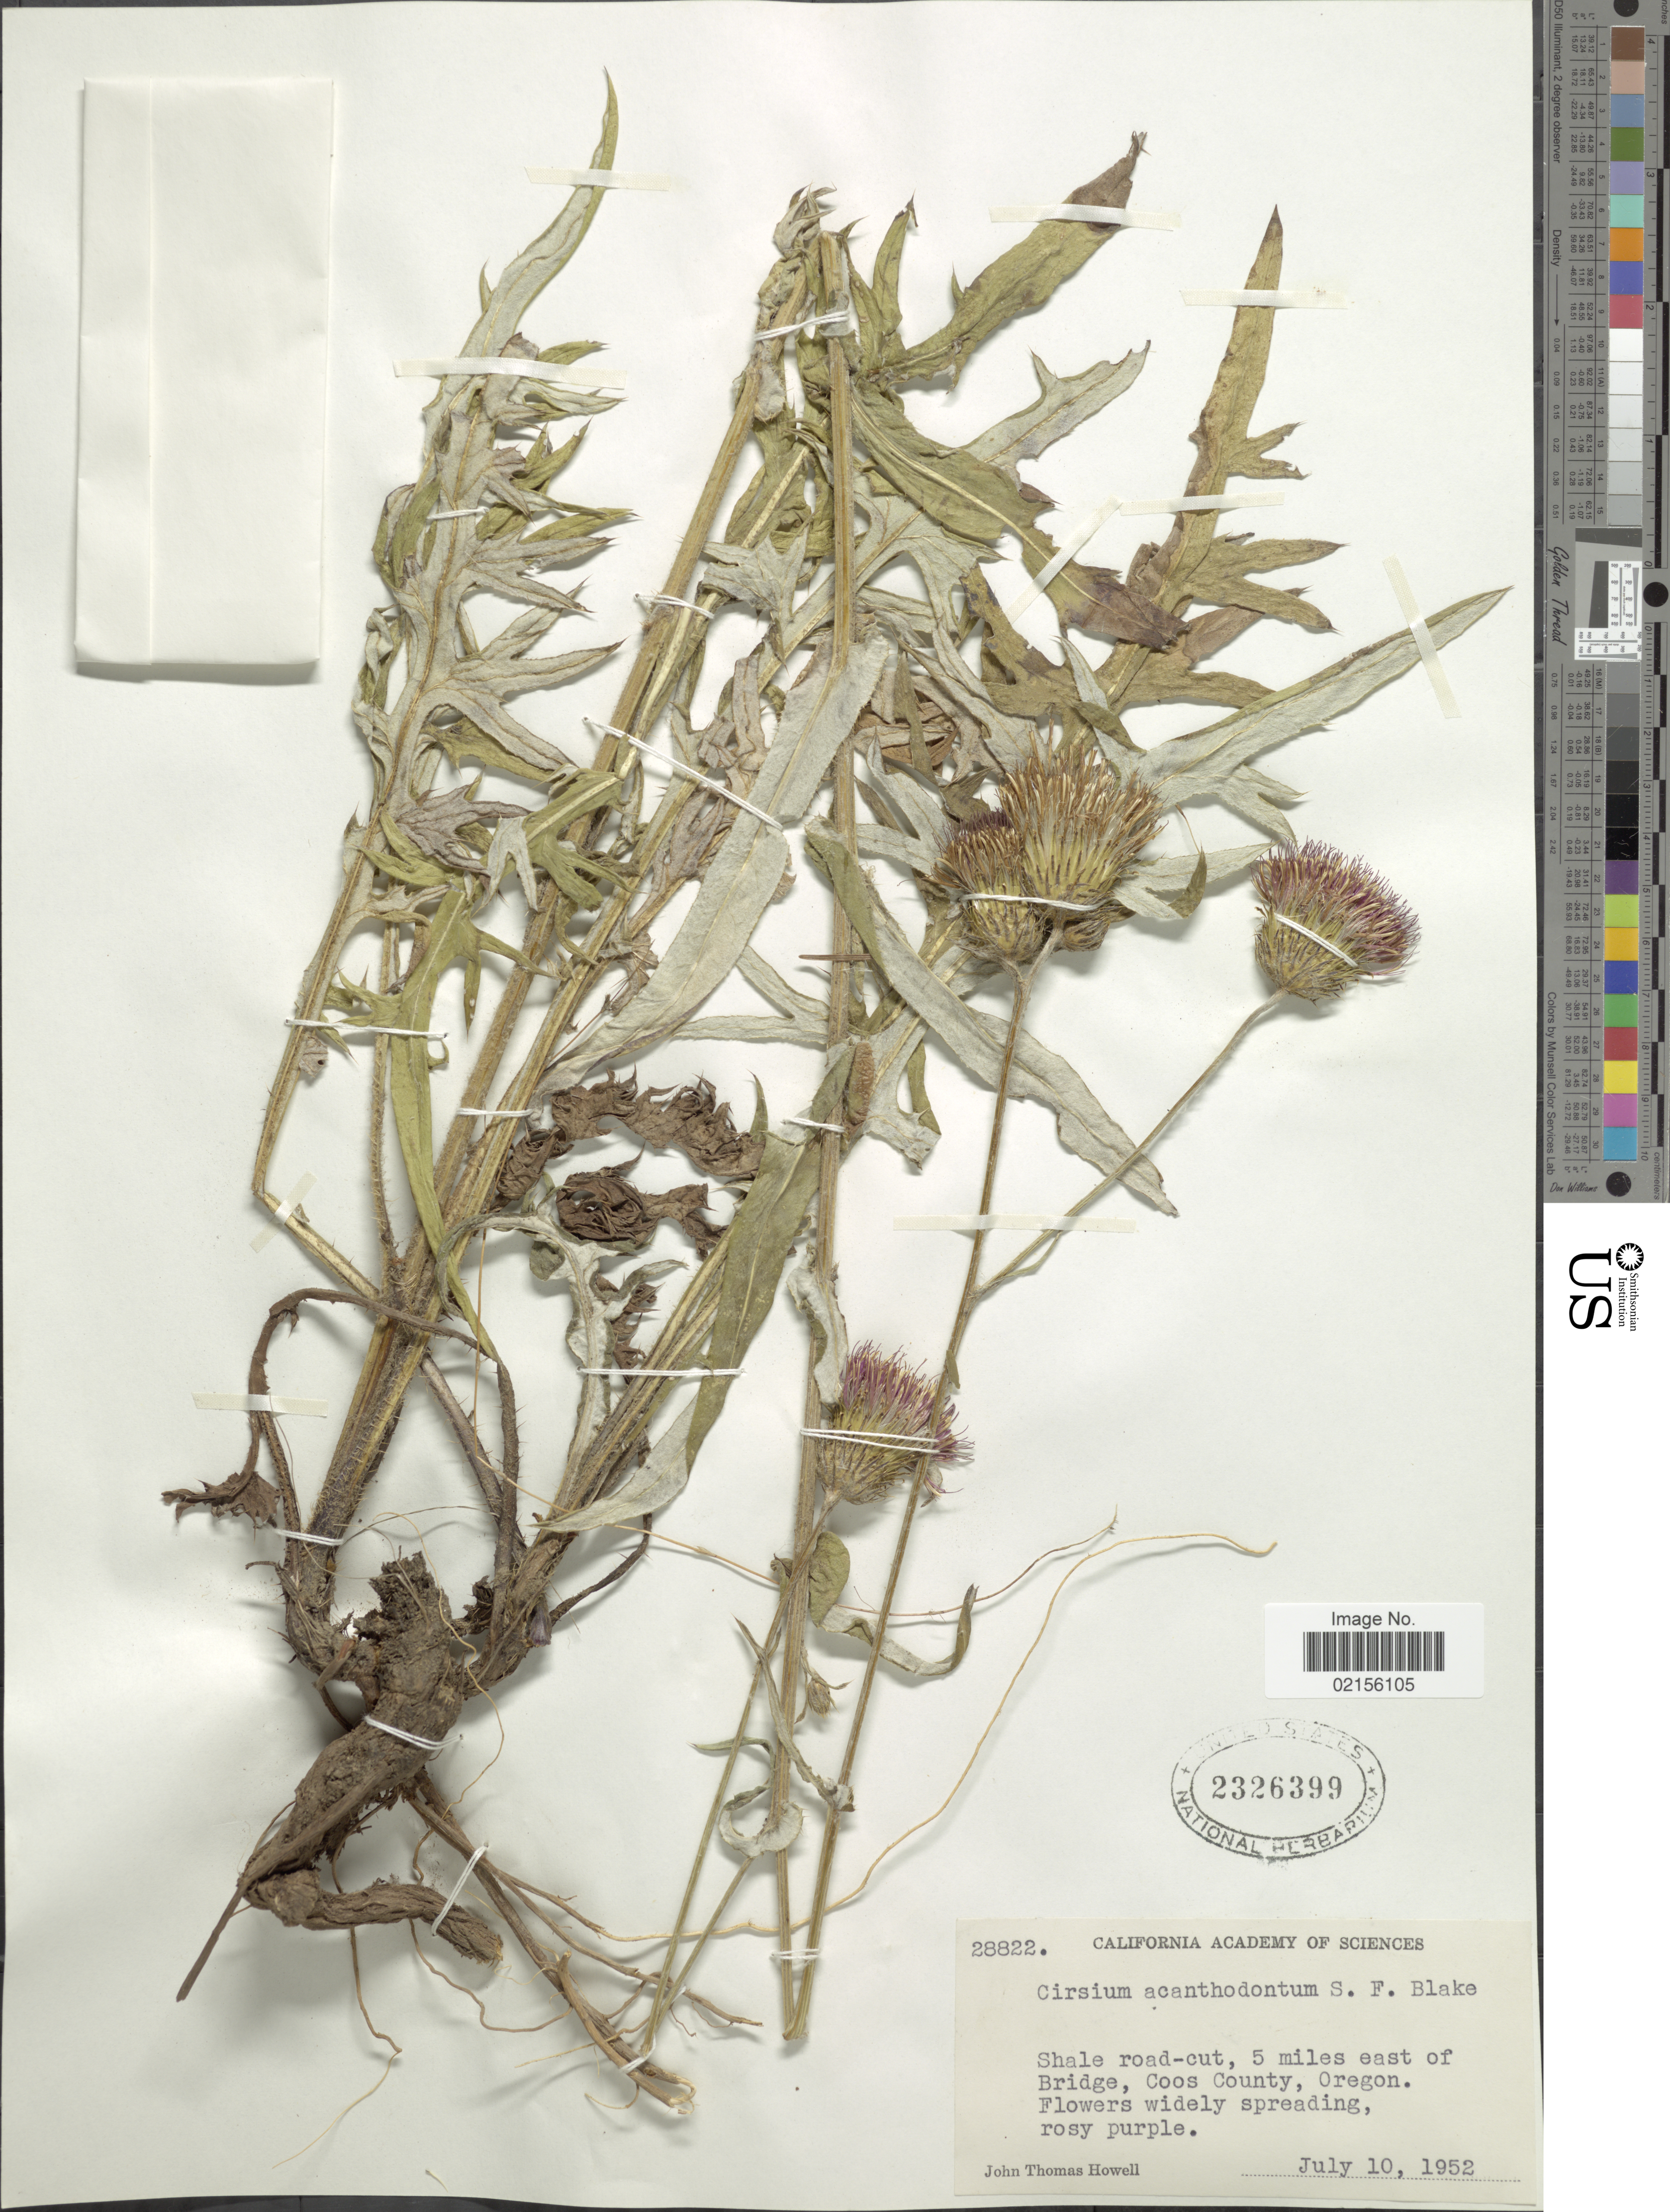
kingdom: Plantae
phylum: Tracheophyta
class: Magnoliopsida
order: Asterales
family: Asteraceae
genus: Cirsium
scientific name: Cirsium remotifolium var. rivulare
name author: Jeps.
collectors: J. T. Howell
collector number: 28822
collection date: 1952-07-10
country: United States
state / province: Oregon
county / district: Coos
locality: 5 miles east of Bridge, Coos County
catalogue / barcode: US 2326399